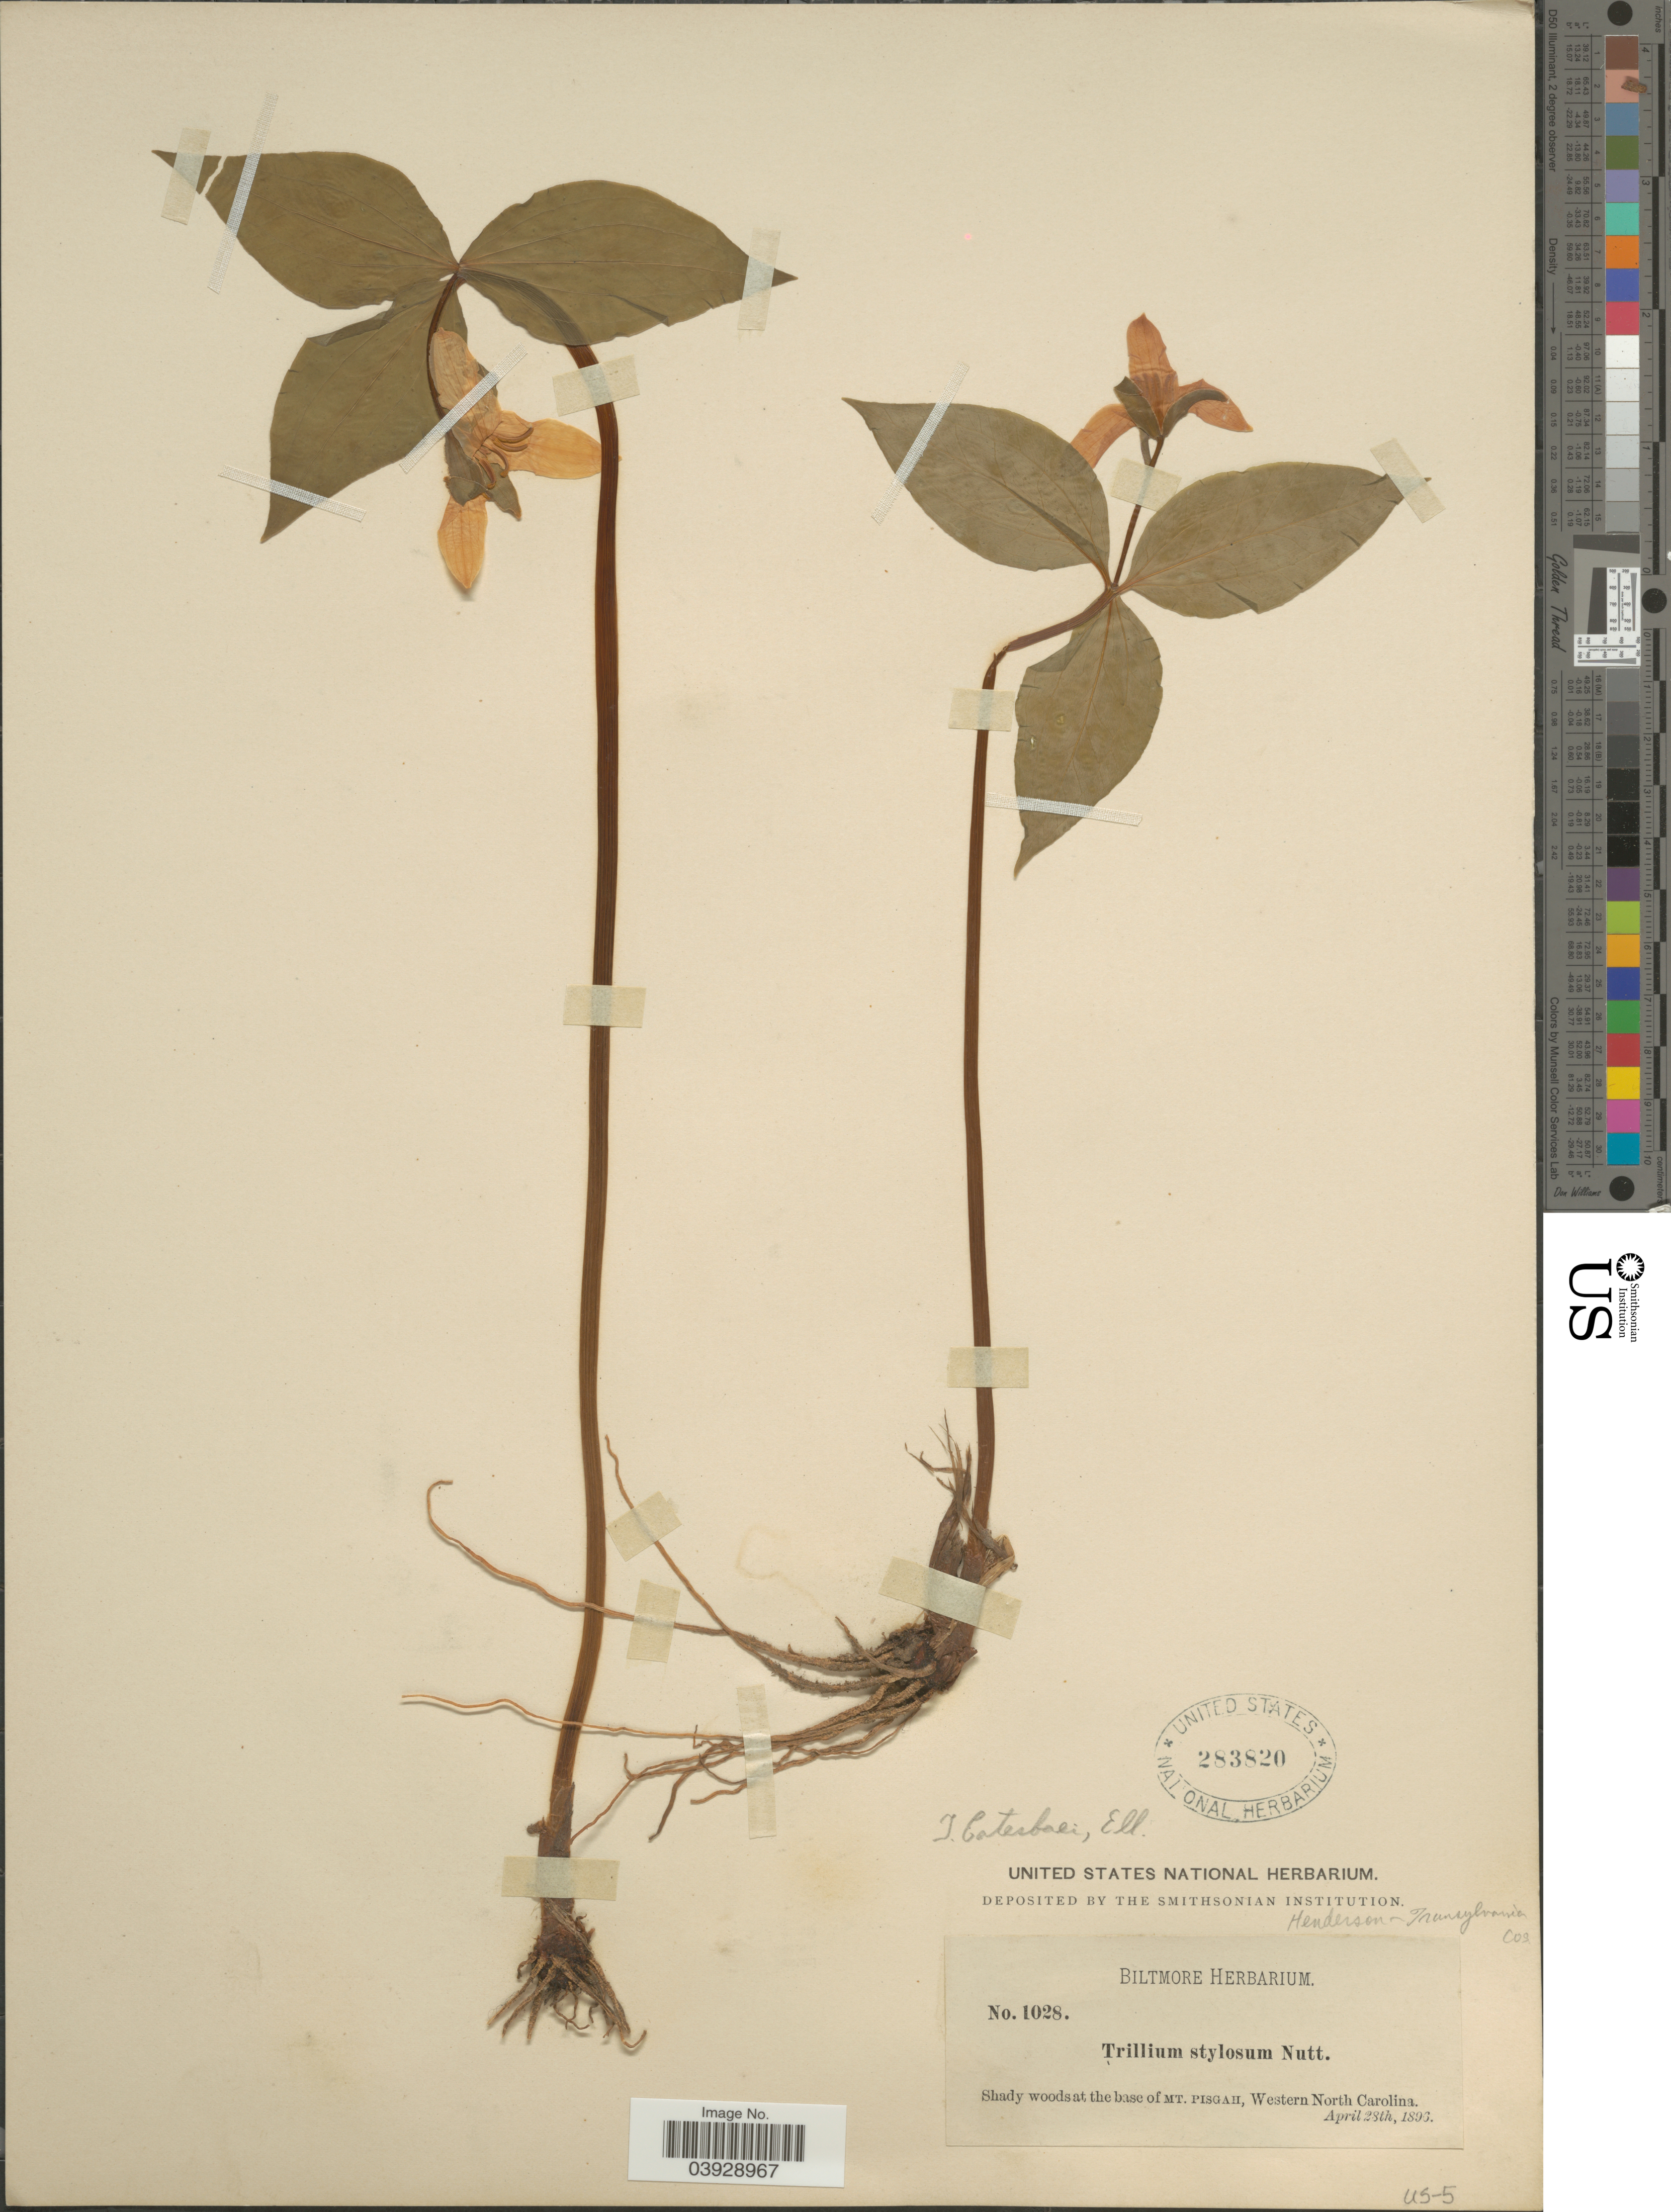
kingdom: Plantae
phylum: Tracheophyta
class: Liliopsida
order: Liliales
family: Melanthiaceae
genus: Trillium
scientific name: Trillium catesbaei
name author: Elliott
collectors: ex herb. Biltmore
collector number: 1028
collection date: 1896-04-28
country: United States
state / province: North Carolina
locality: At the base of Mt. Pisgah, Western North Carolina.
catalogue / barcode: US 283820